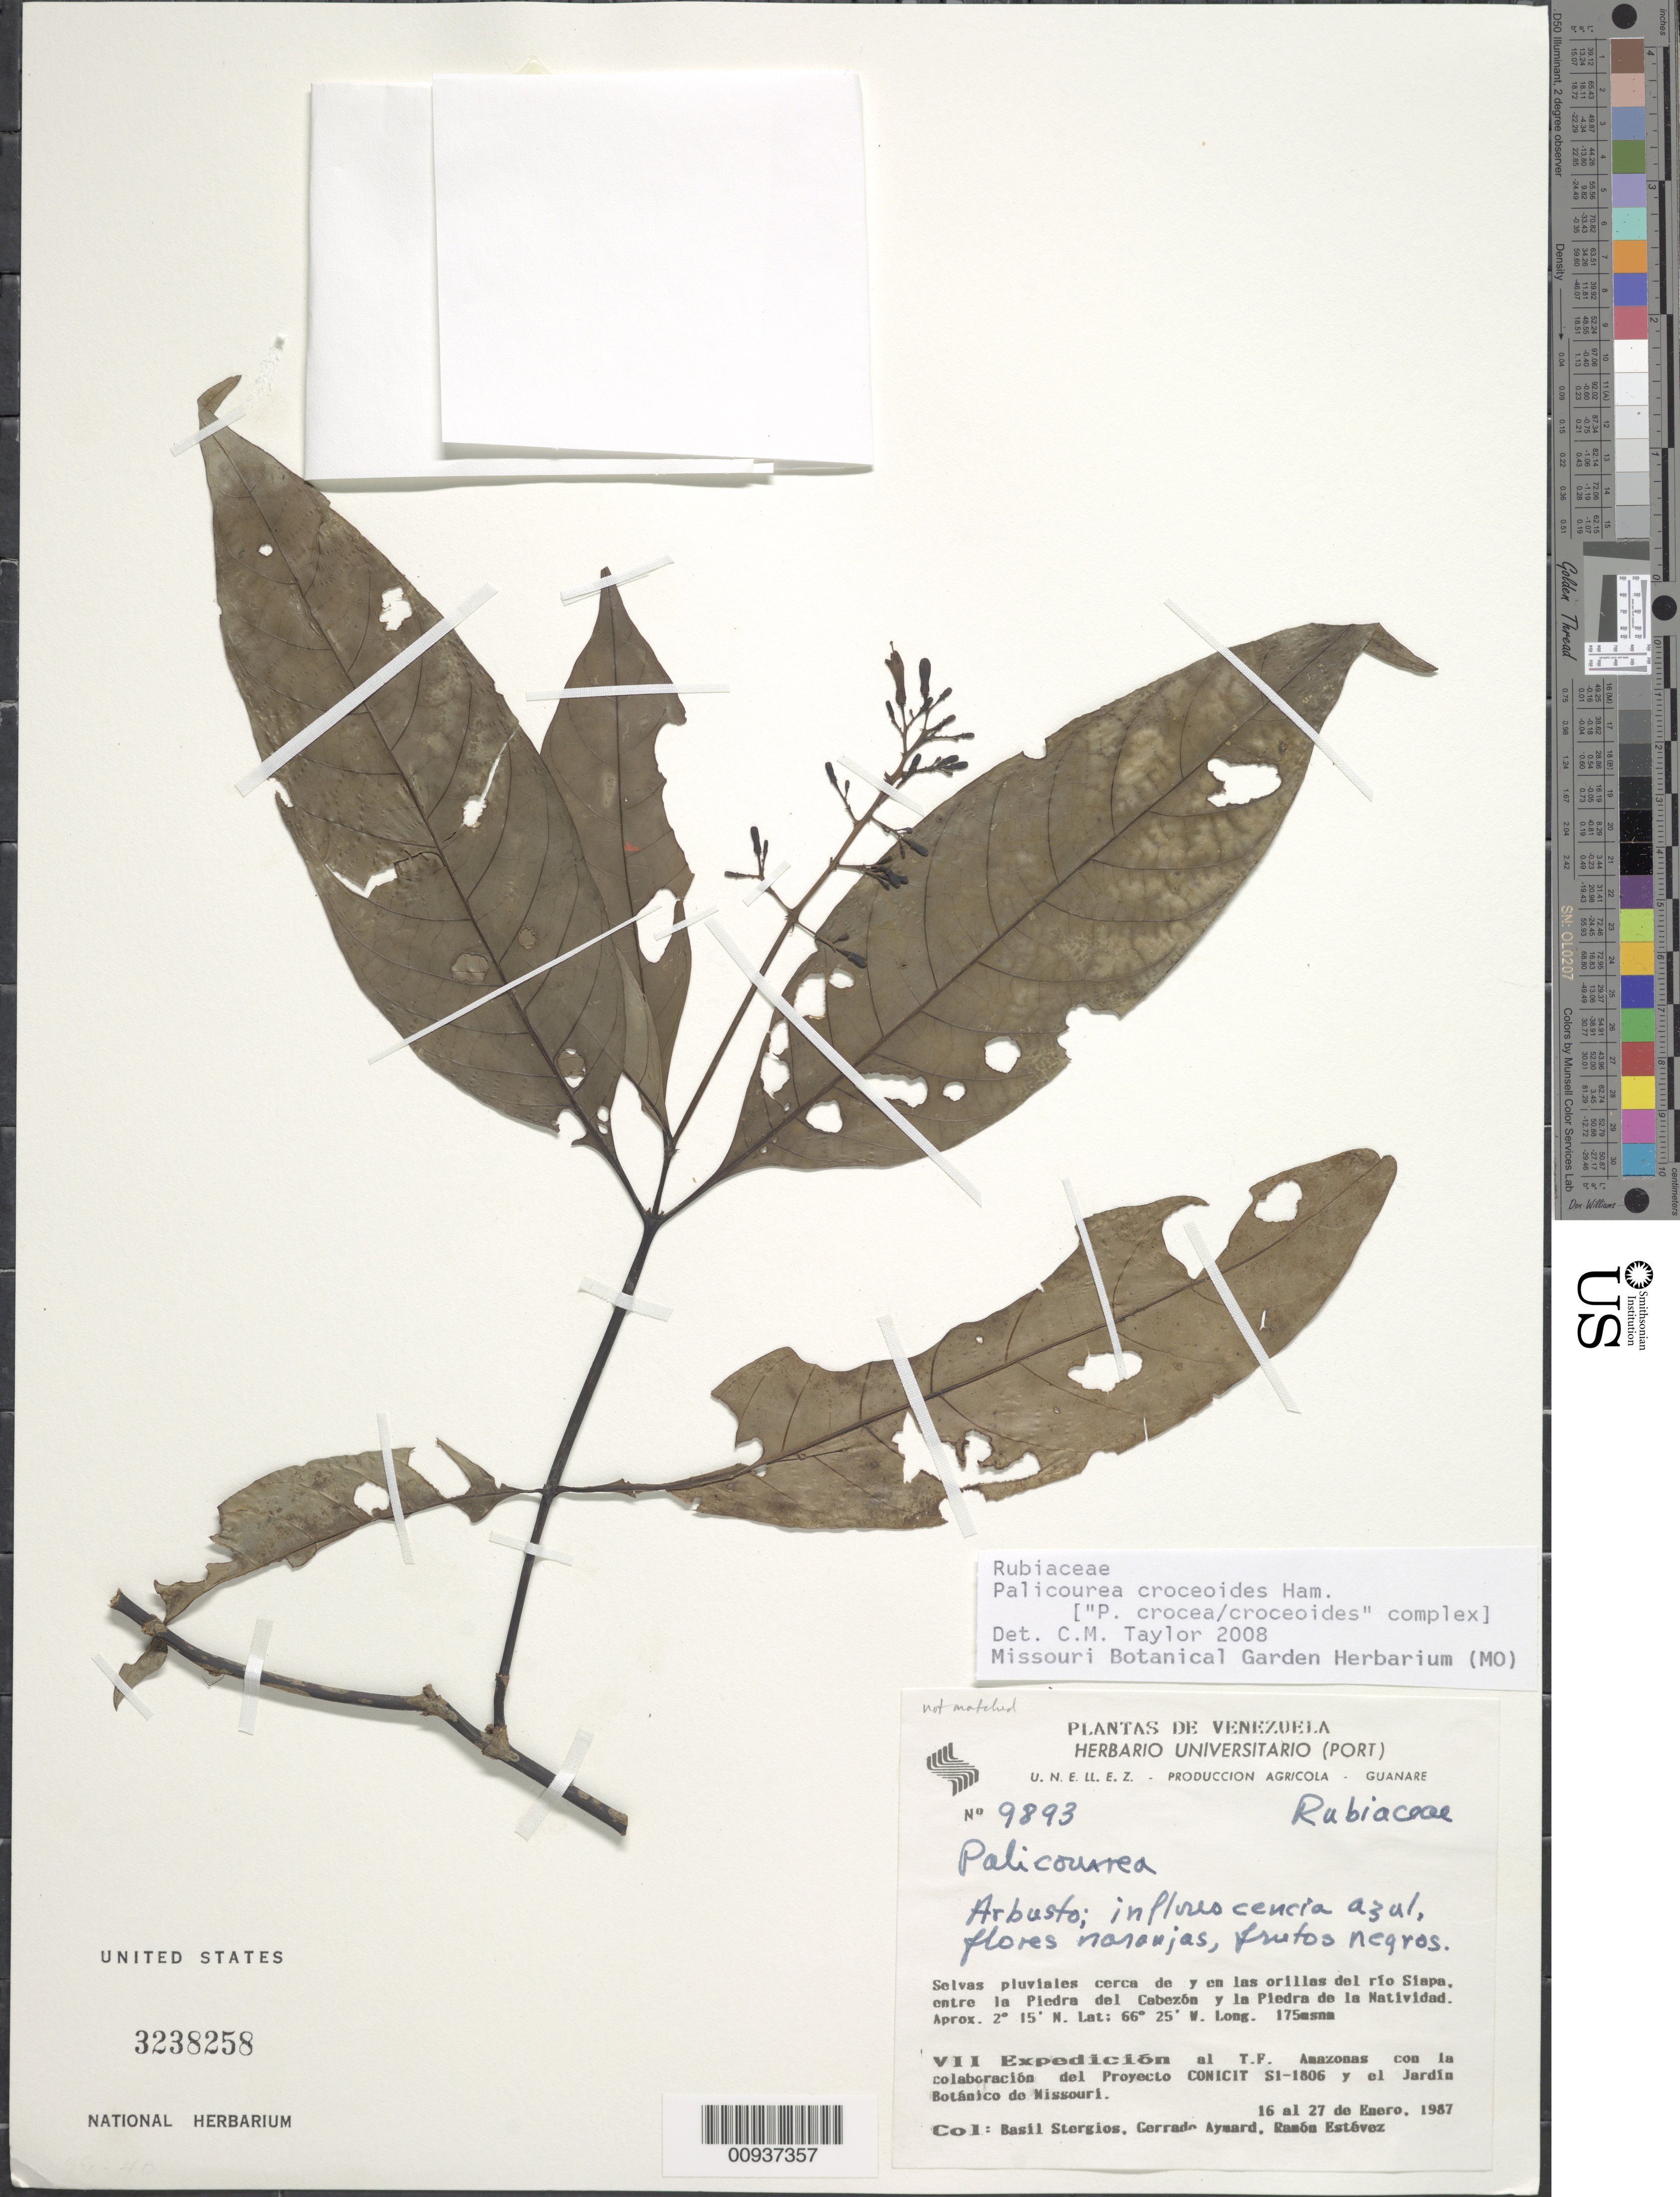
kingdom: Plantae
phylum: Tracheophyta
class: Magnoliopsida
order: Gentianales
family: Rubiaceae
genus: Palicourea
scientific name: Palicourea croceoides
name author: Desv. ex Ham.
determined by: Taylor, Charlotte M.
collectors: B. G. Stergios, G. A. Aymard & R. Estevez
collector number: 9893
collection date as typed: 16-Jan-87 to 27-Jan-87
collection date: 1987-01-16/1987-01-27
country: Venezuela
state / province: Amazonas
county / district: Río Negro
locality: Río Siapa, entre la Piedra del Cabezon y la Piedra de la Natividad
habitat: Selvas pluviales cercanas y las orillas del río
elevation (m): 175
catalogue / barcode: US 3238258